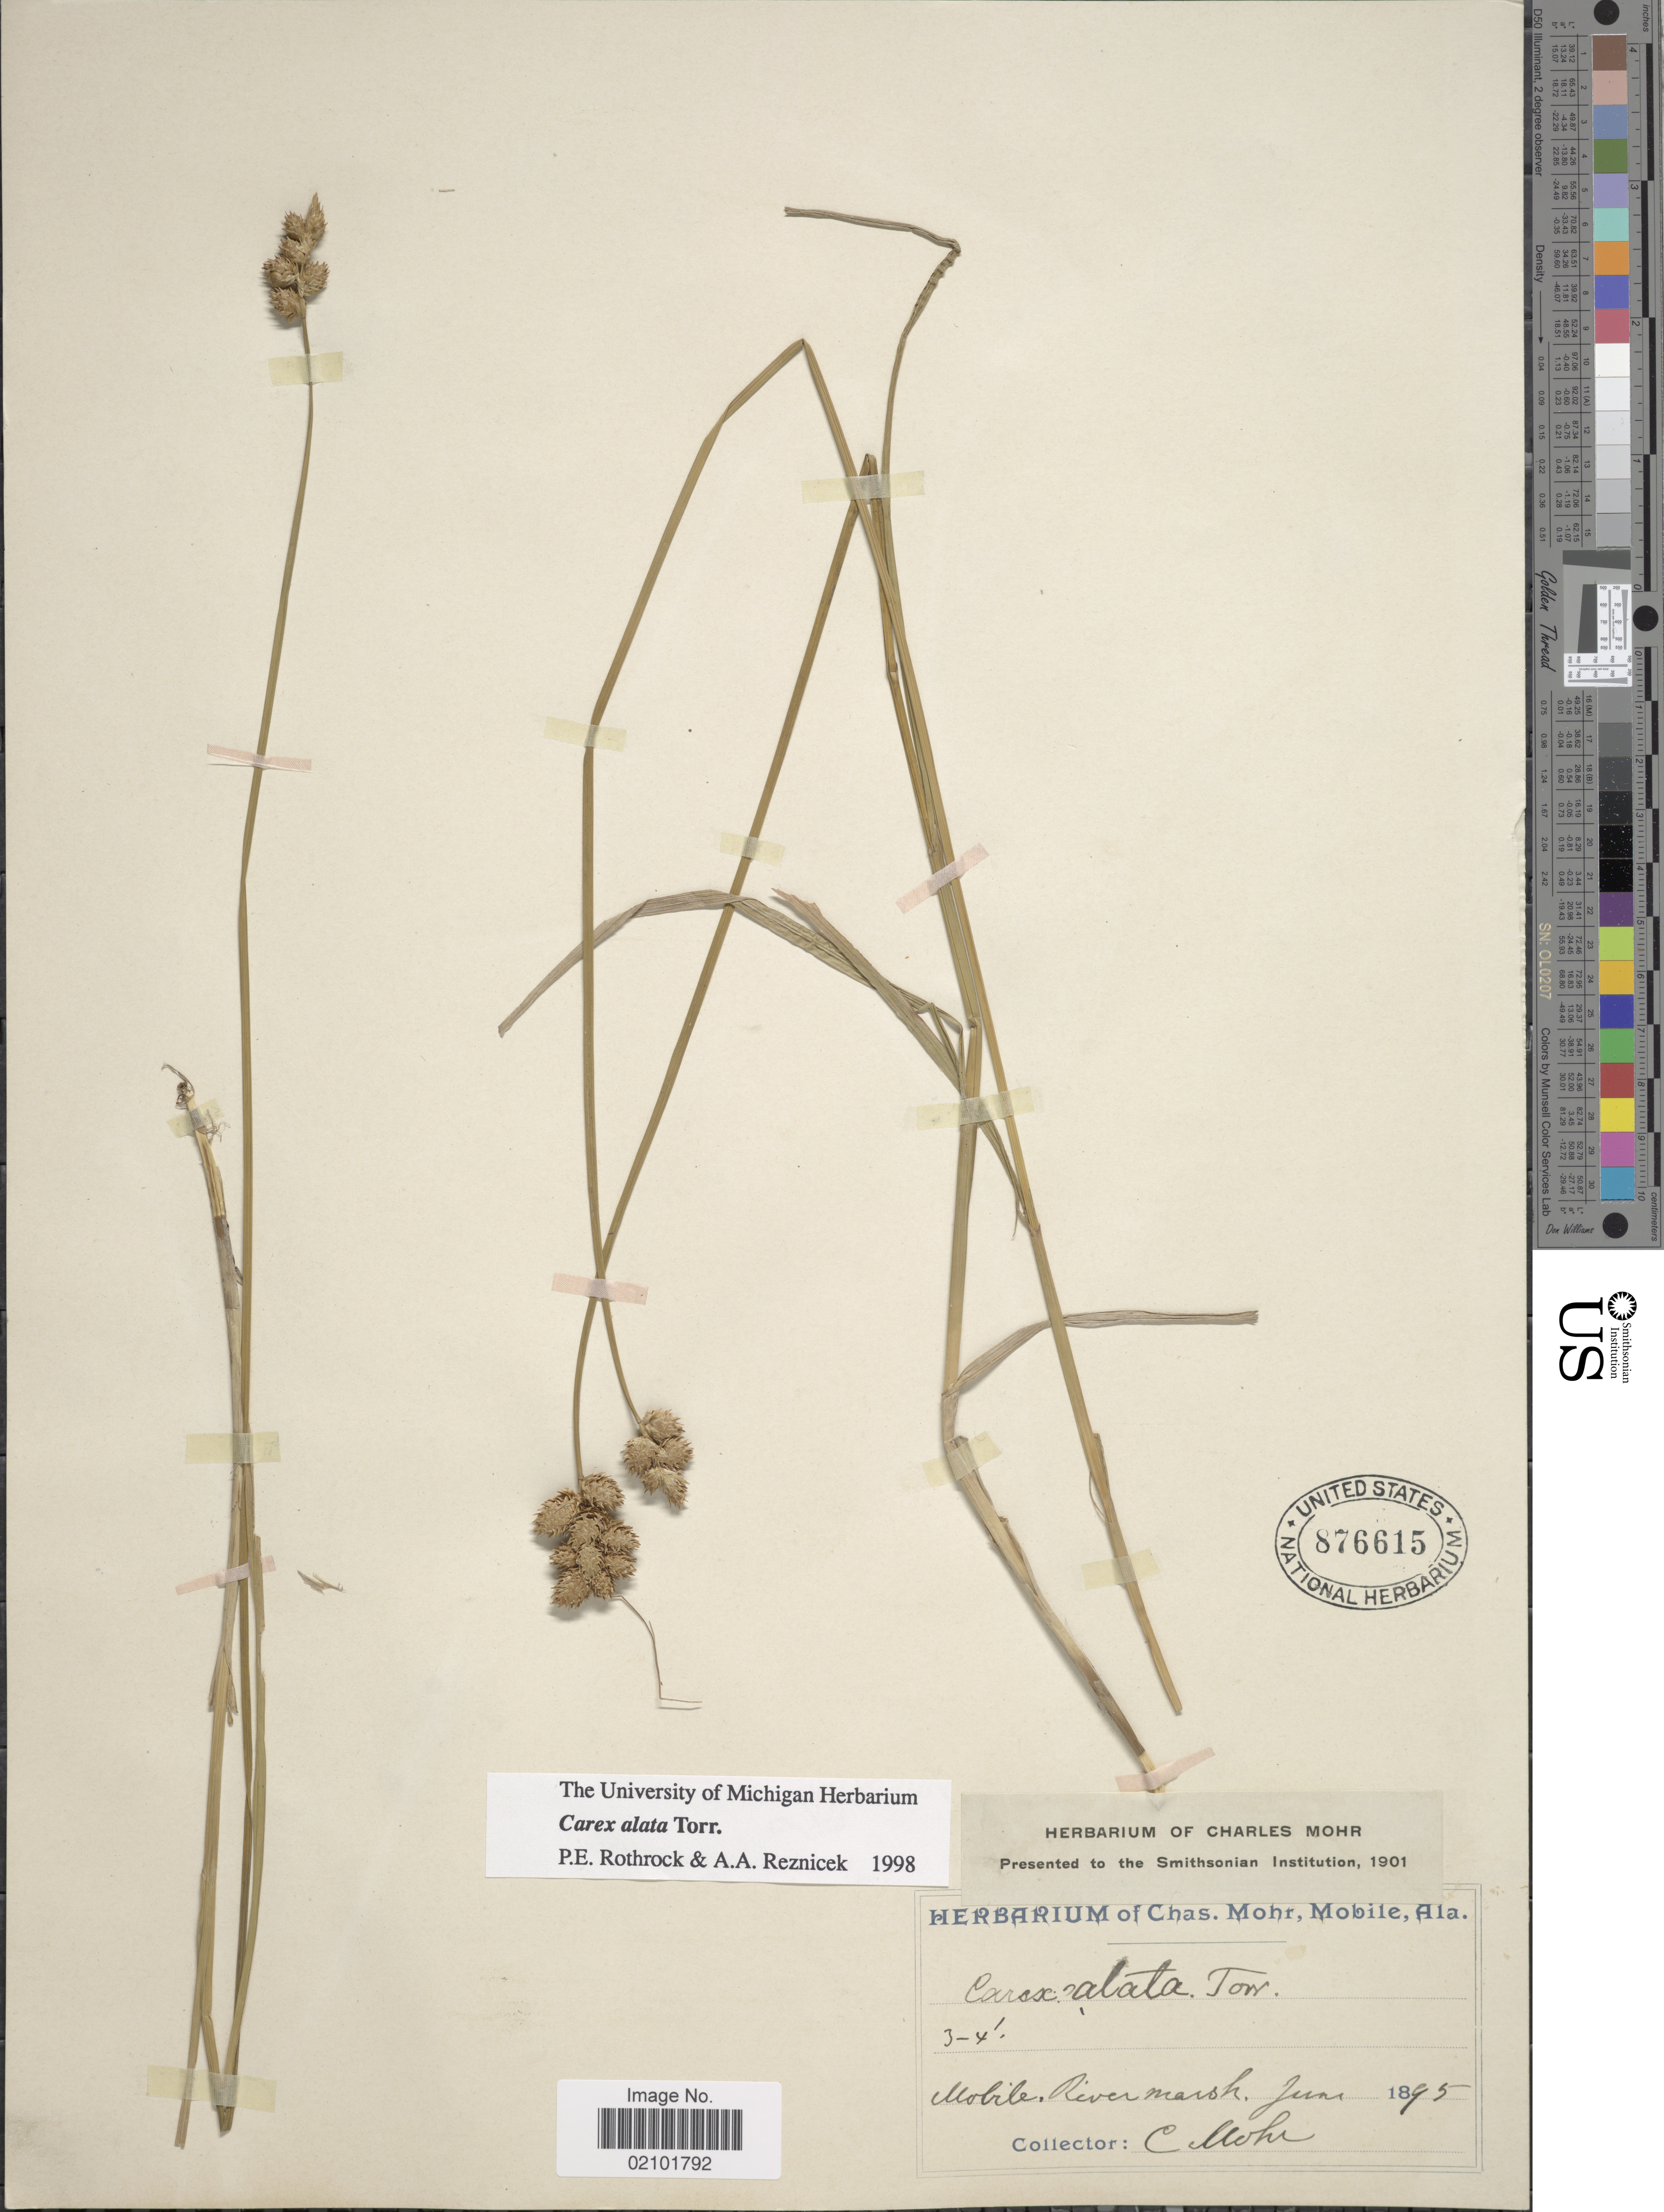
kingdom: Plantae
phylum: Tracheophyta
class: Liliopsida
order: Poales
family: Cyperaceae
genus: Carex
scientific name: Carex alata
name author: Torr.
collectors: Mohr, C. T. (herbarium)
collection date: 1895-06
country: United States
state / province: Alabama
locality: Mobile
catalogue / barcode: US 876615